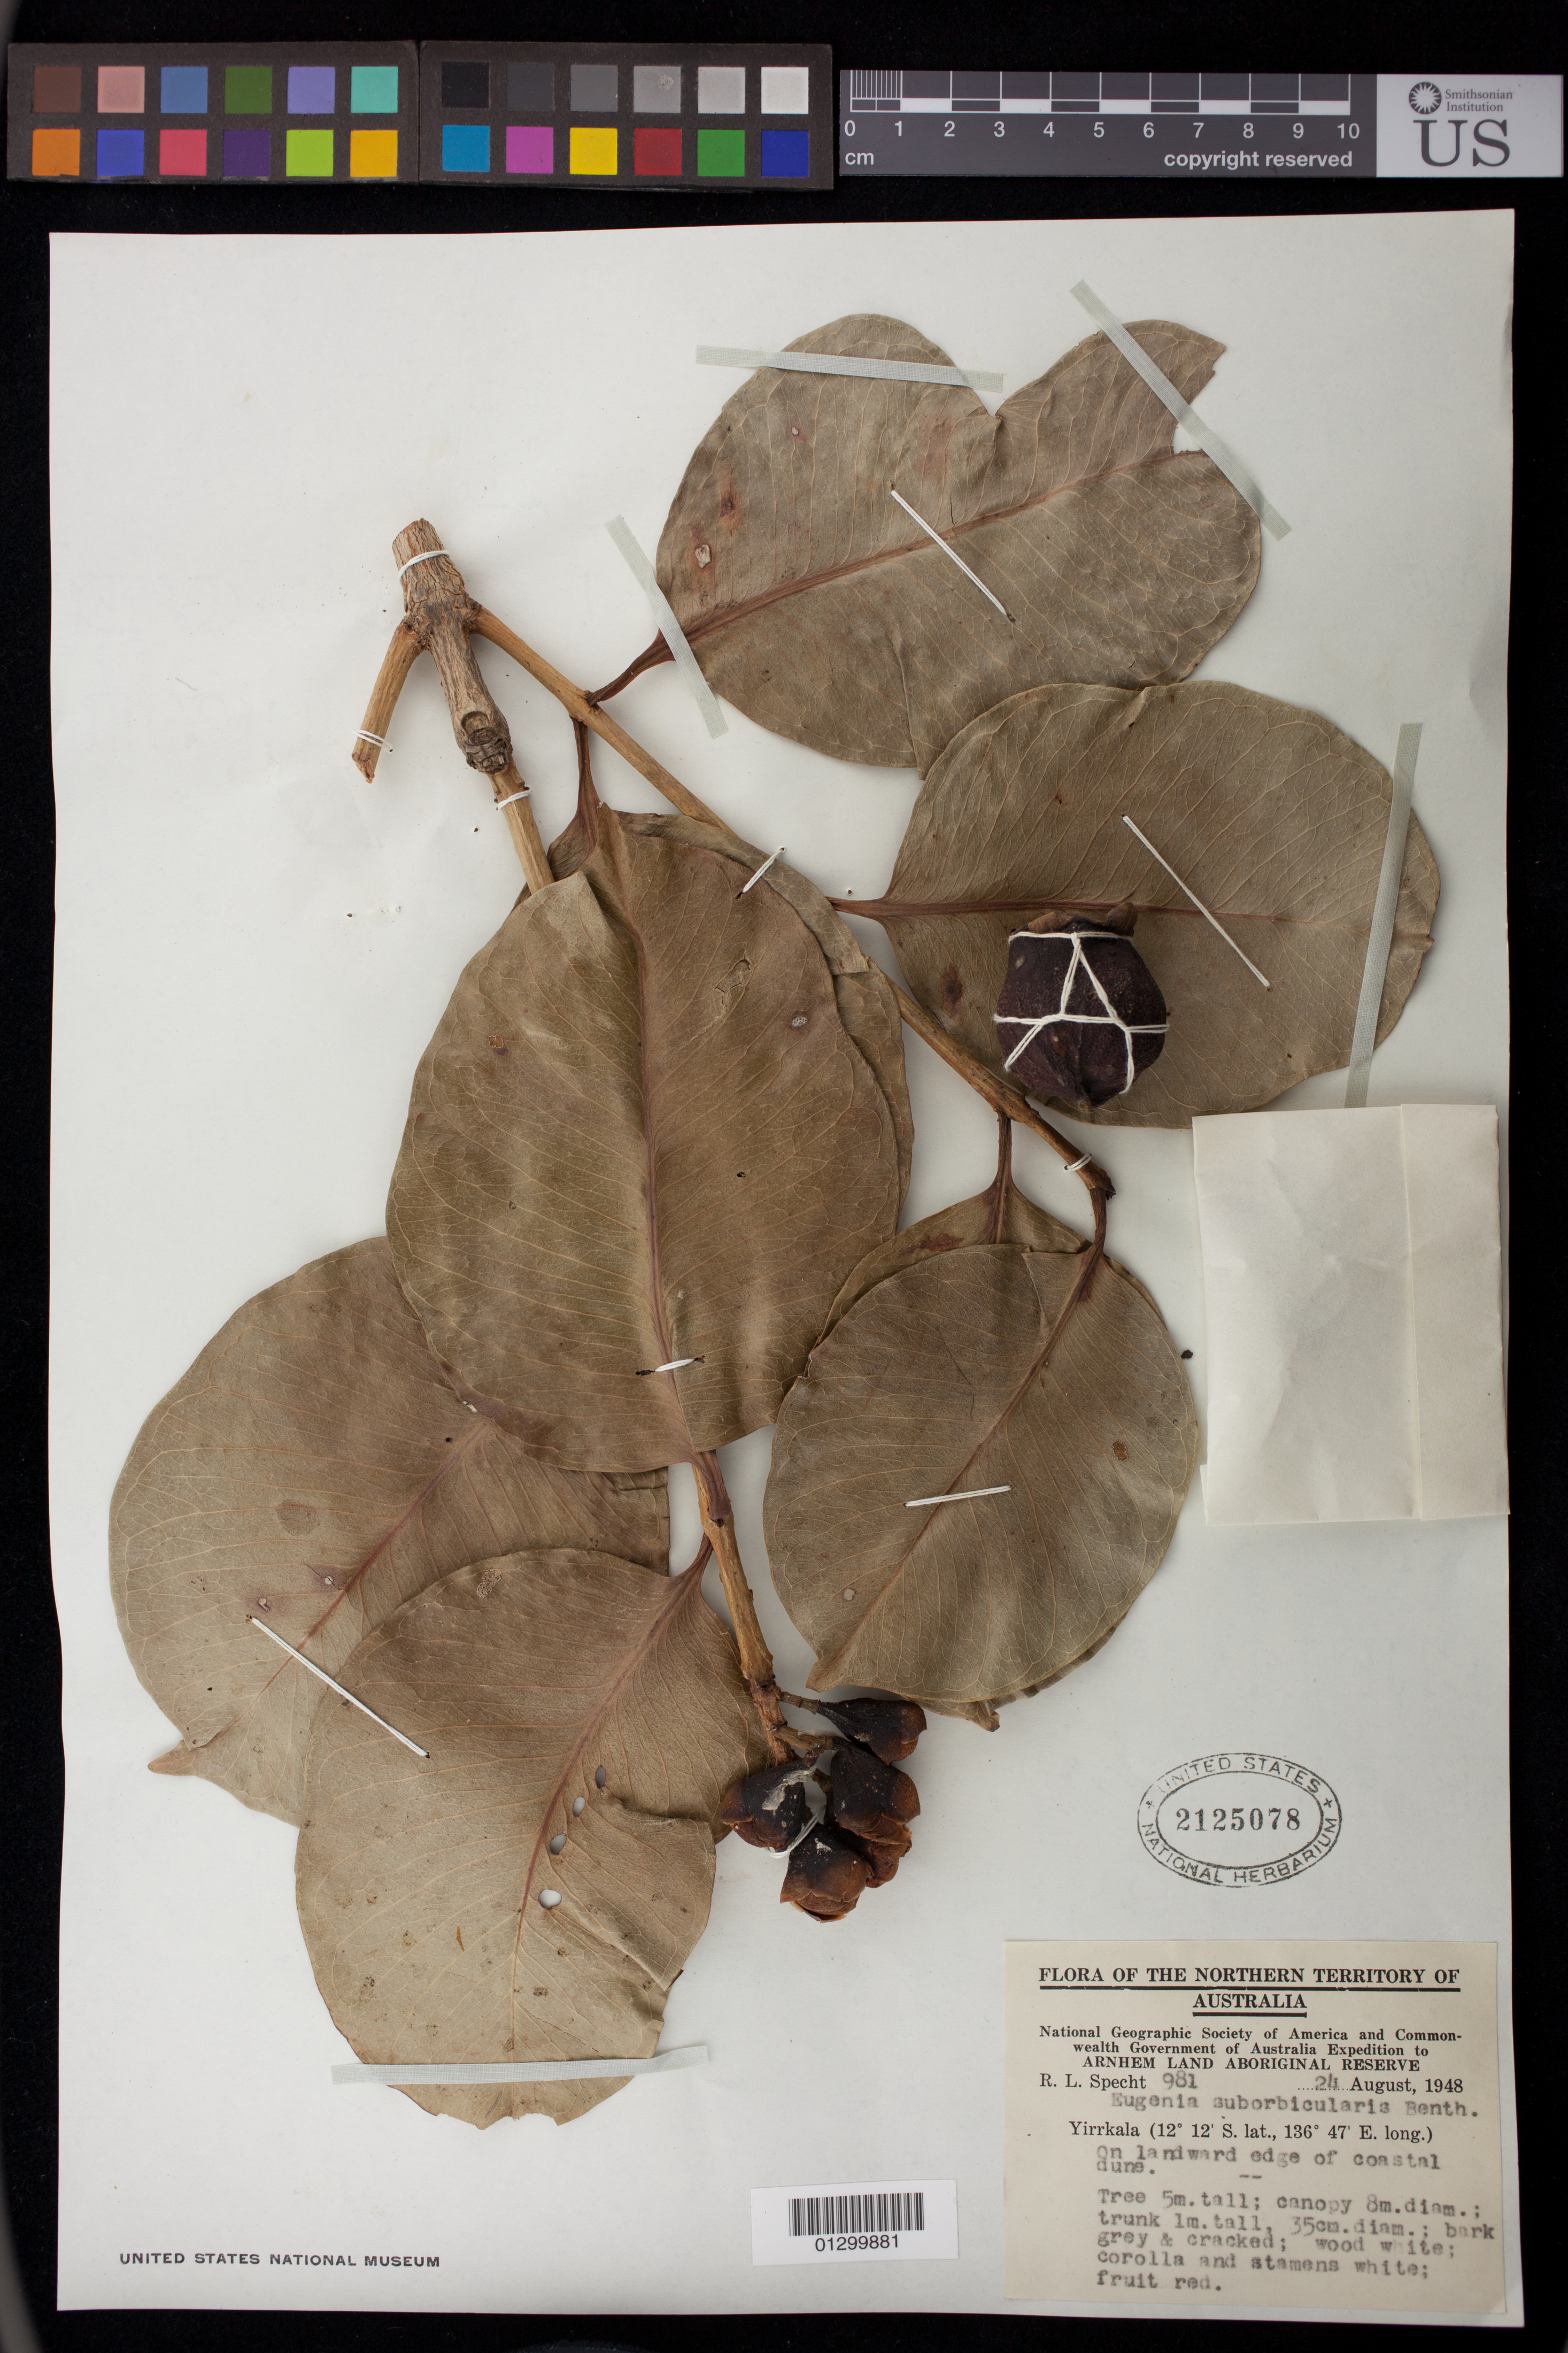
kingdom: Plantae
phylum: Tracheophyta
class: Magnoliopsida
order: Myrtales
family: Myrtaceae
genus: Syzygium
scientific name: Syzygium suborbiculare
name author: (Benth.) T.G. Hartley & L.M. Perry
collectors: R. L. Specht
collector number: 981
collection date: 1948-08-24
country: Australia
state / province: Northern Territory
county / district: East Arnhem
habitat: On landward edge of coastal dune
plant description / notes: Tree 5 m. tall; canopy 8 m. diam.; trunk 1 m. tall, 35 cm. diam.; bark grey and cracked; wood white; corolla and stamens white; fruit red.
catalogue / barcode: US 2125078